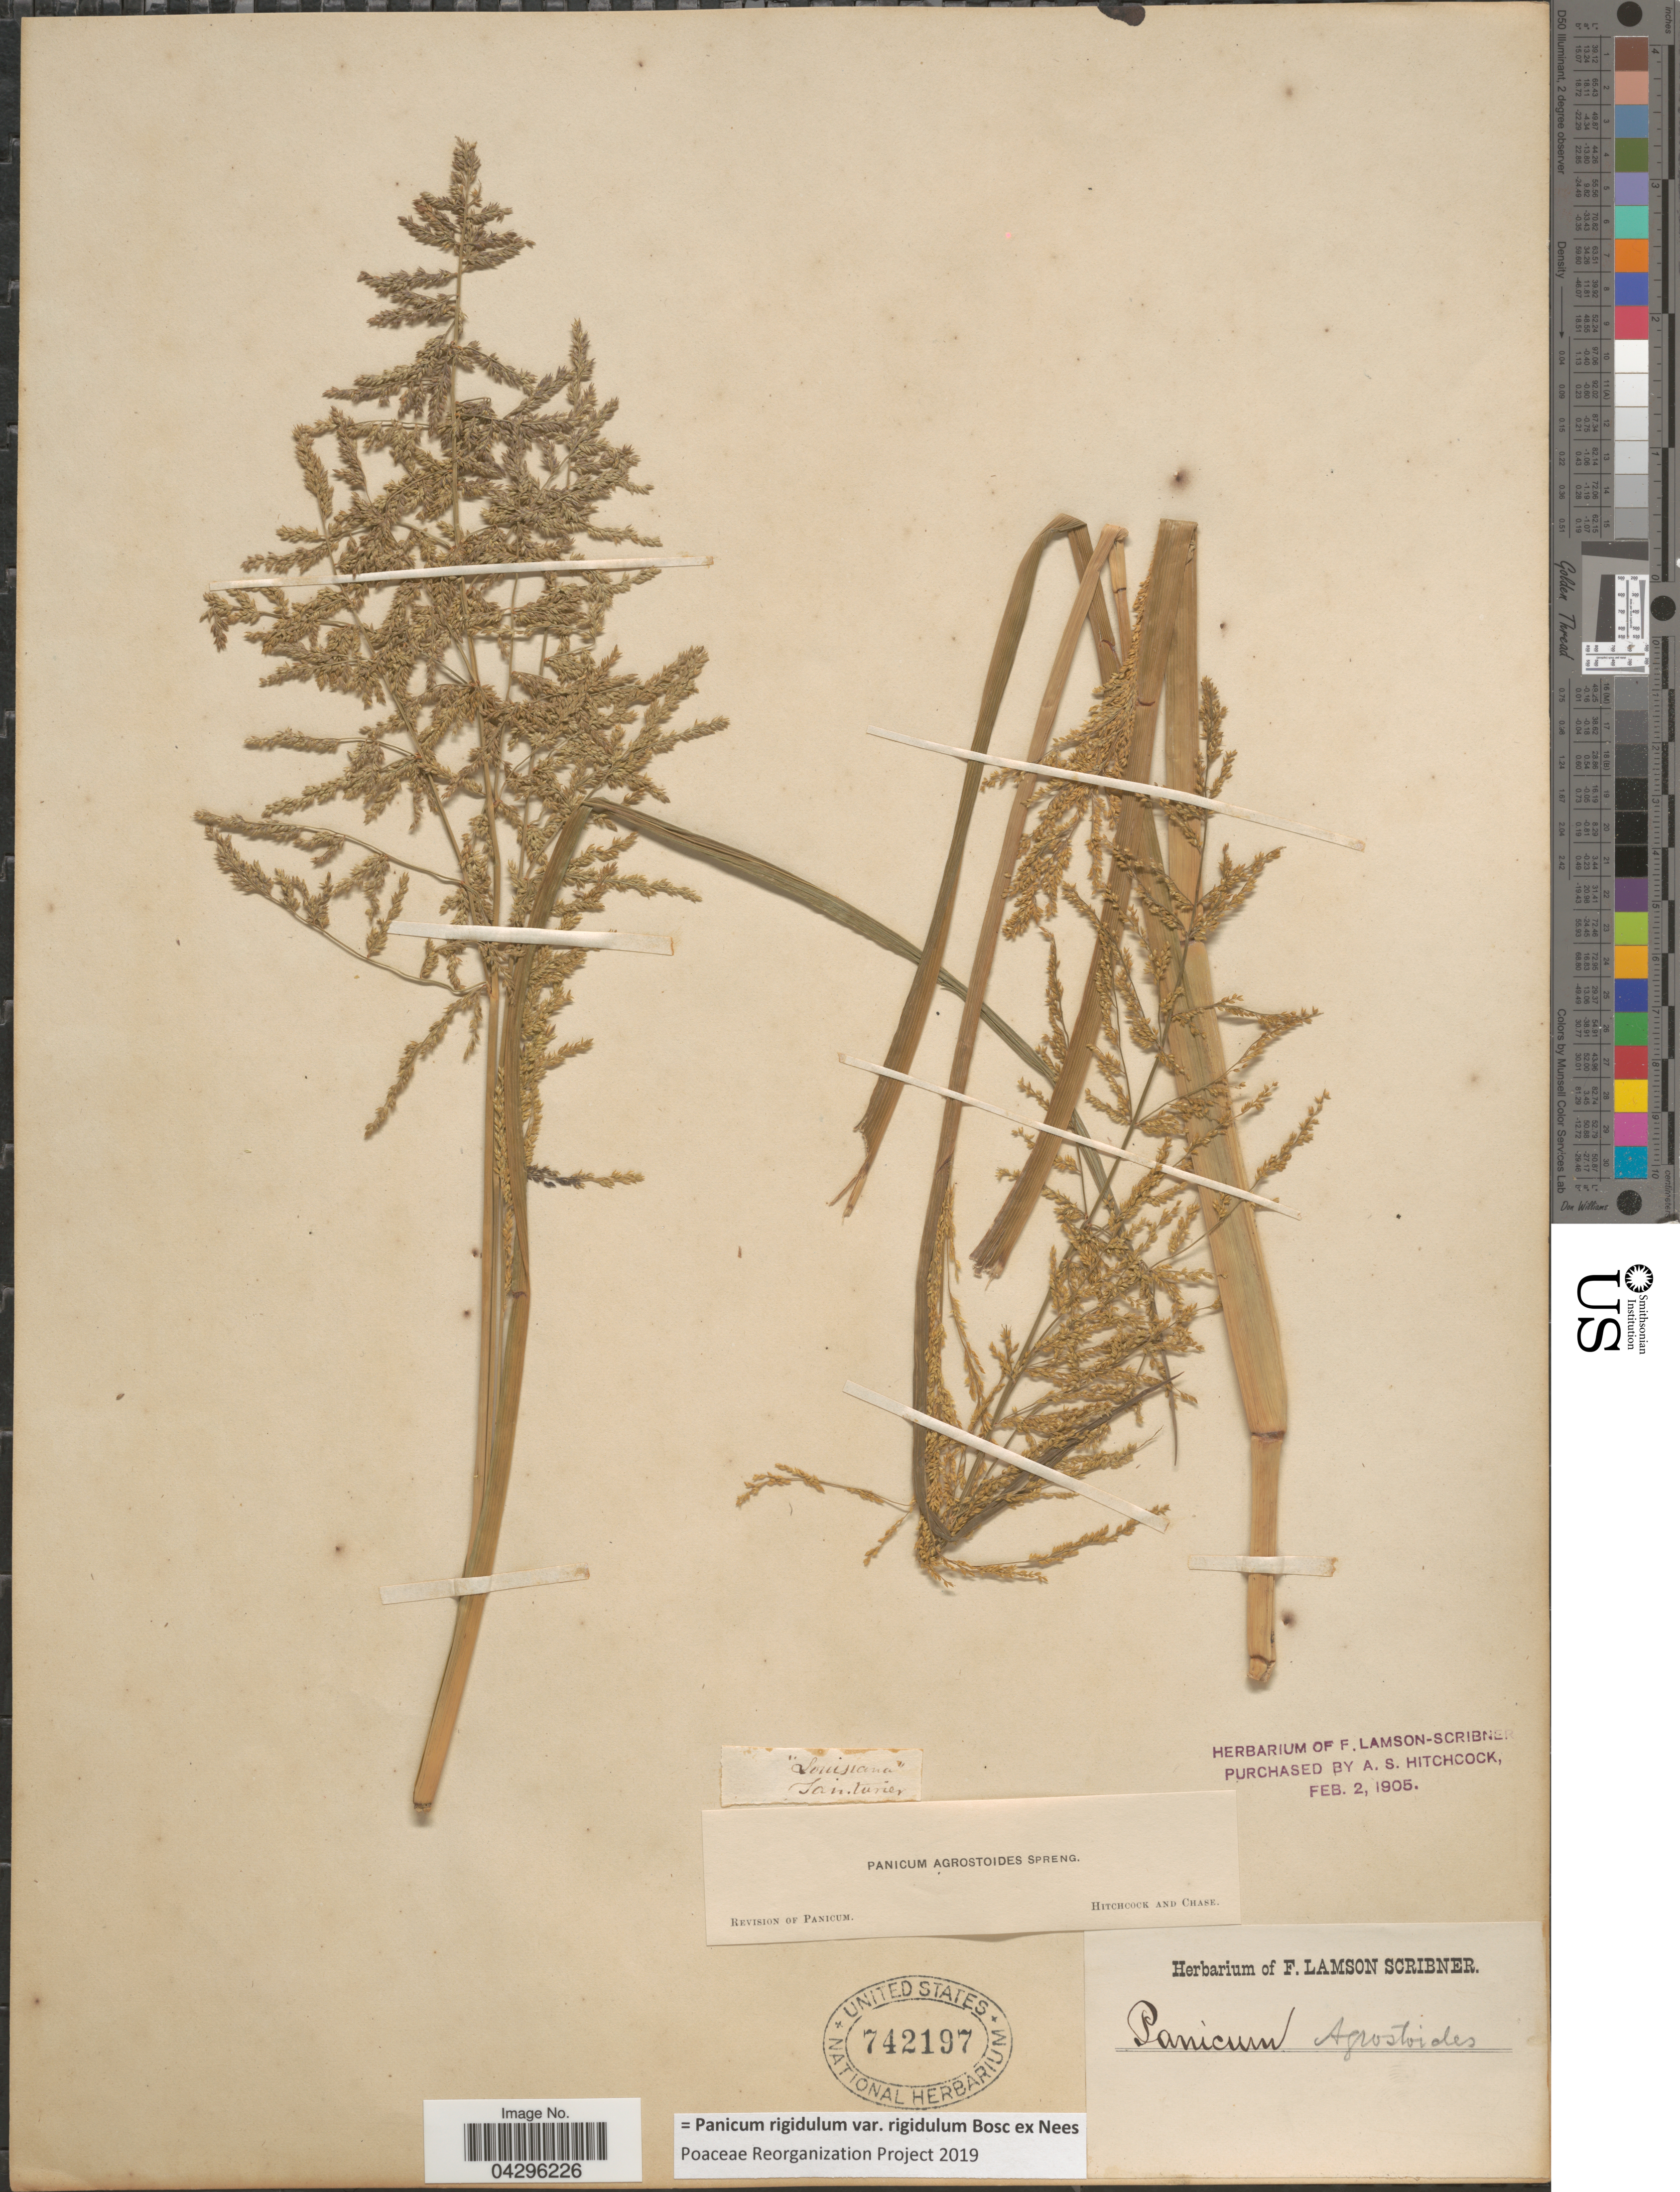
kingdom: Plantae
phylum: Tracheophyta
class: Liliopsida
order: Poales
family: Poaceae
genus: Panicum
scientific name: Panicum rigidulum var. rigidulum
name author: Bosc ex Nees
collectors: ex herb. F. Lamson Scribner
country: United States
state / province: Louisiana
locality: Tainturier.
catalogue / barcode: US 742197